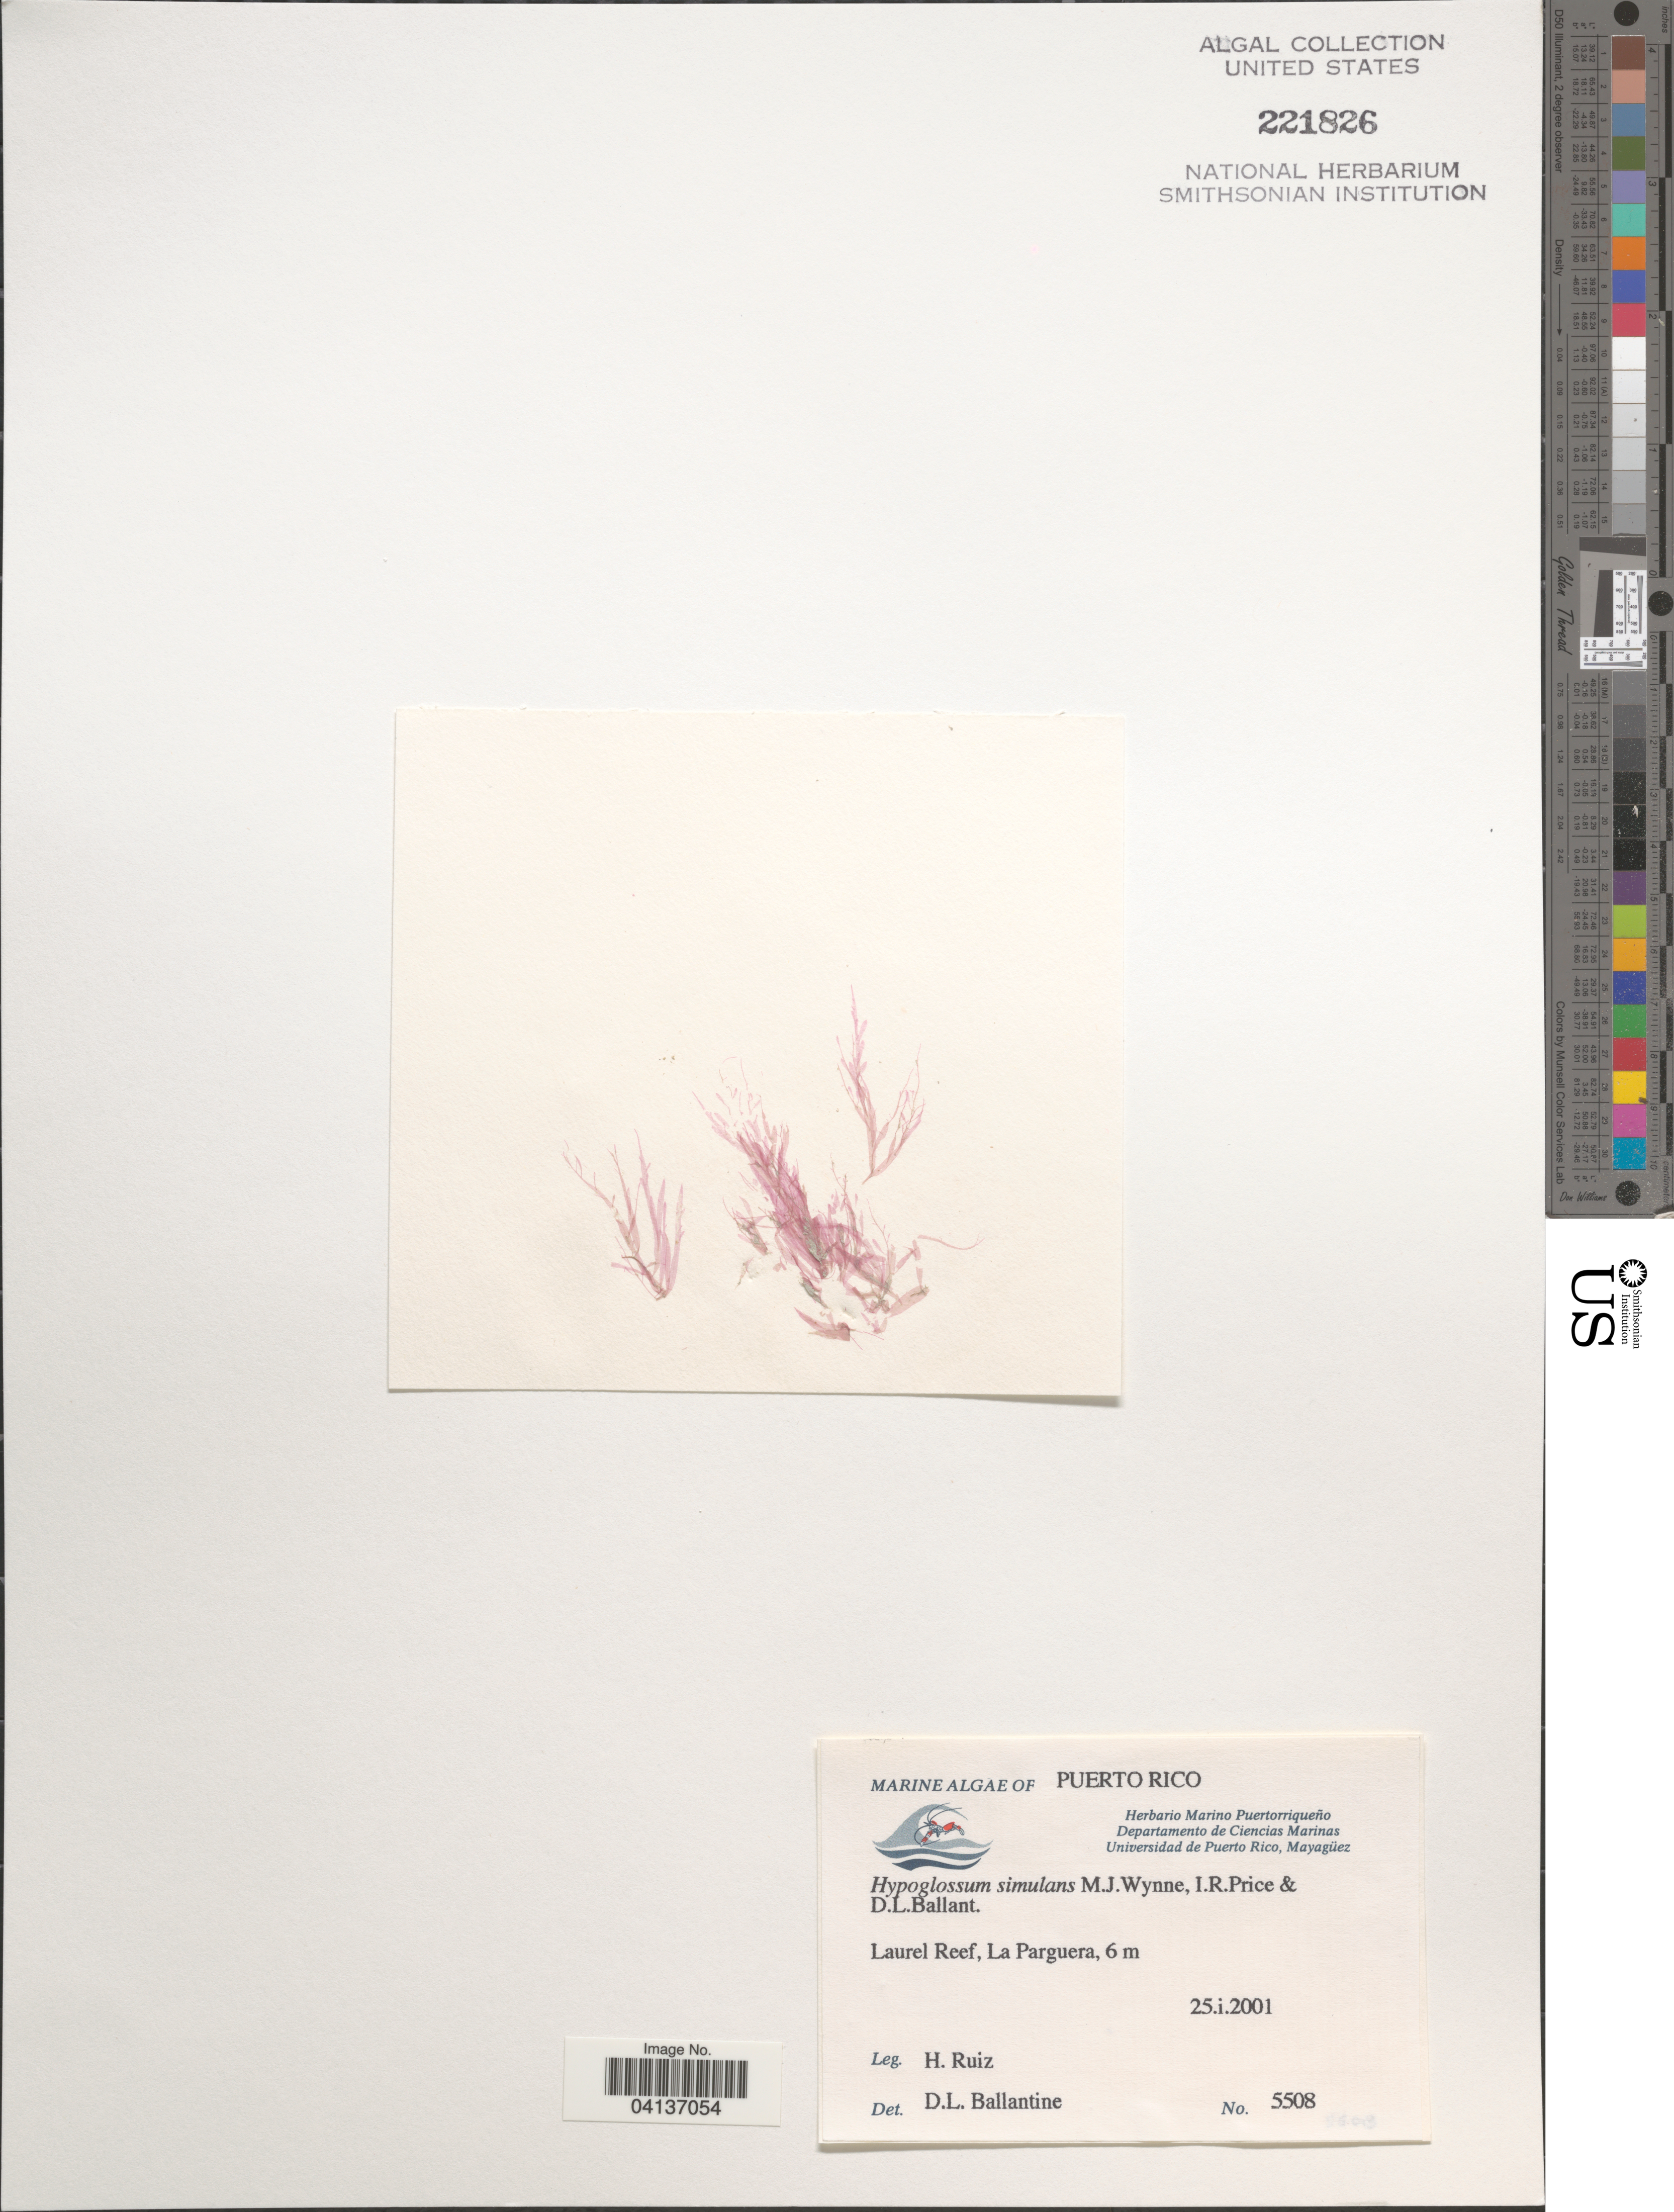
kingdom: Plantae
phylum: Rhodophyta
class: Florideophyceae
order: Ceramiales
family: Delesseriaceae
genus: Hypoglossum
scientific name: Hypoglossum simulans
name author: M.J. Wynne et al.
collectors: H. Ruiz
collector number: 5508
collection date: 2001-01-25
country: Puerto Rico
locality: Laurel Reef, La Parguera.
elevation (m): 6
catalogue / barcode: US 221826